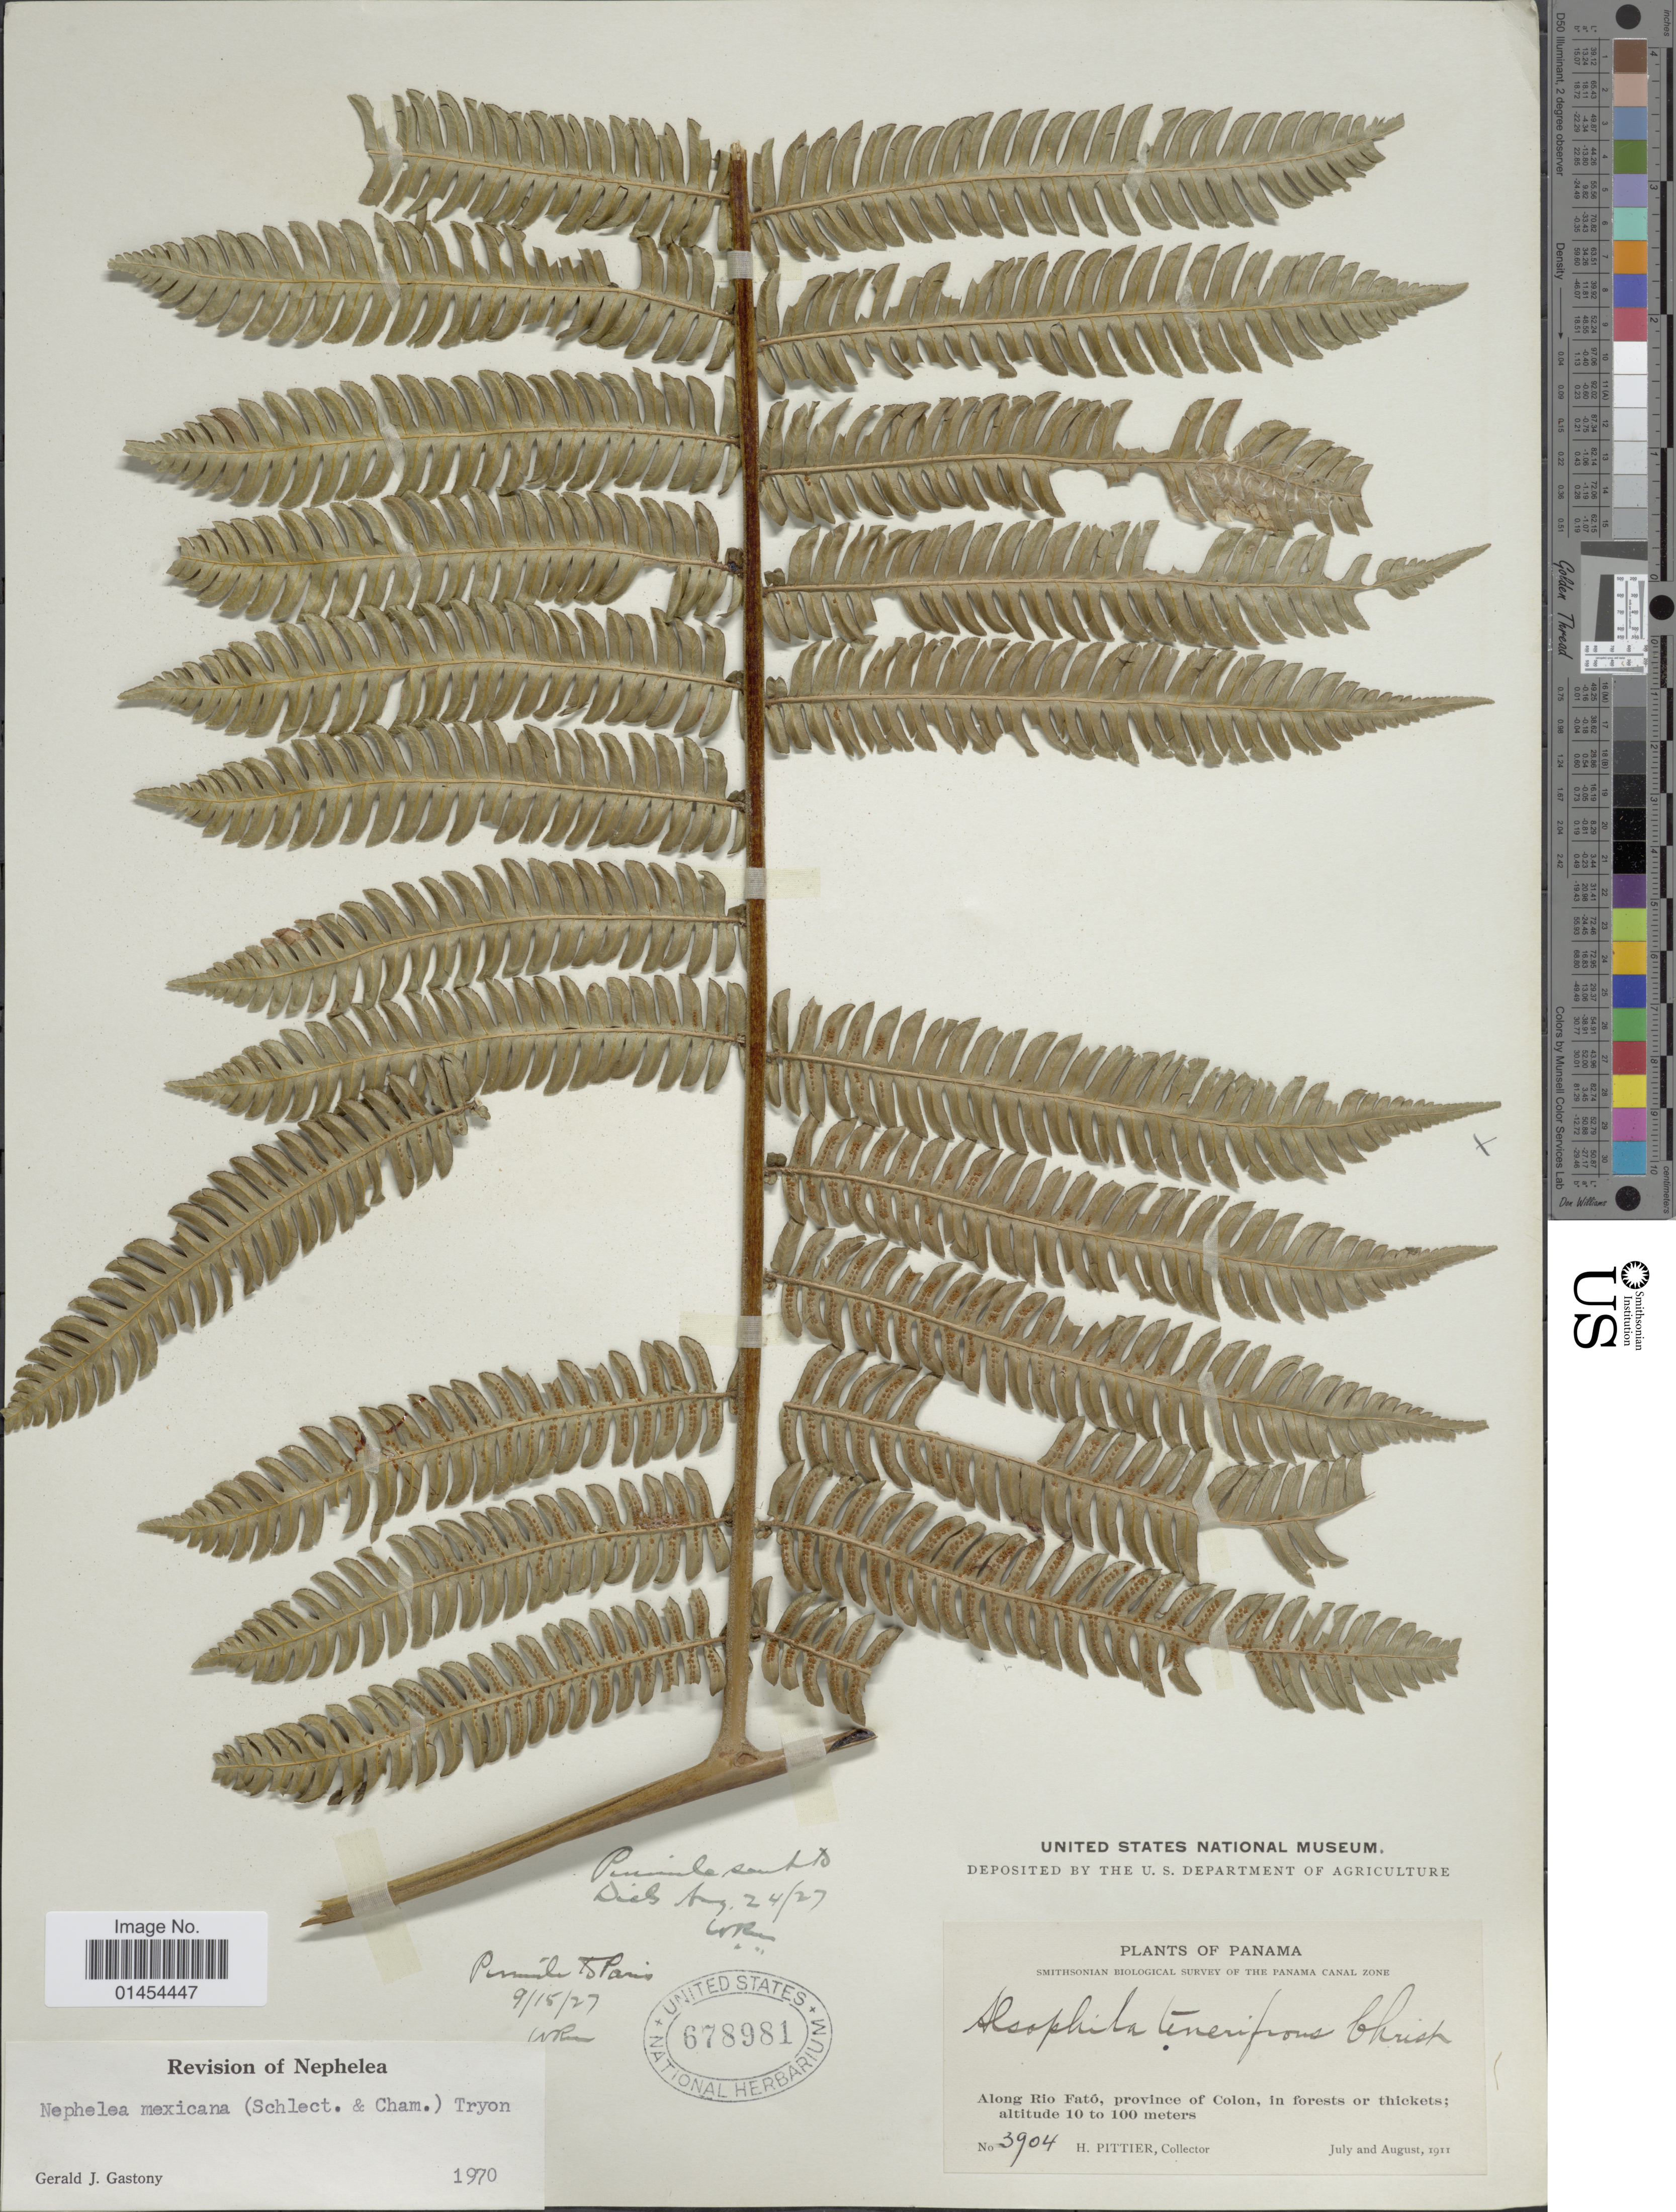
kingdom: Plantae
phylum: Tracheophyta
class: Polypodiopsida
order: Cyatheales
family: Cyatheaceae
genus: Alsophila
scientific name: Alsophila firma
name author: (Baker) D.S. Conant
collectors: H. F. Pittier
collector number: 3904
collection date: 1911-07/1911-08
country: Panama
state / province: Colón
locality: Along Rio Fató, province of Colon, in forests or thickets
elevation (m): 10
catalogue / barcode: US 678981